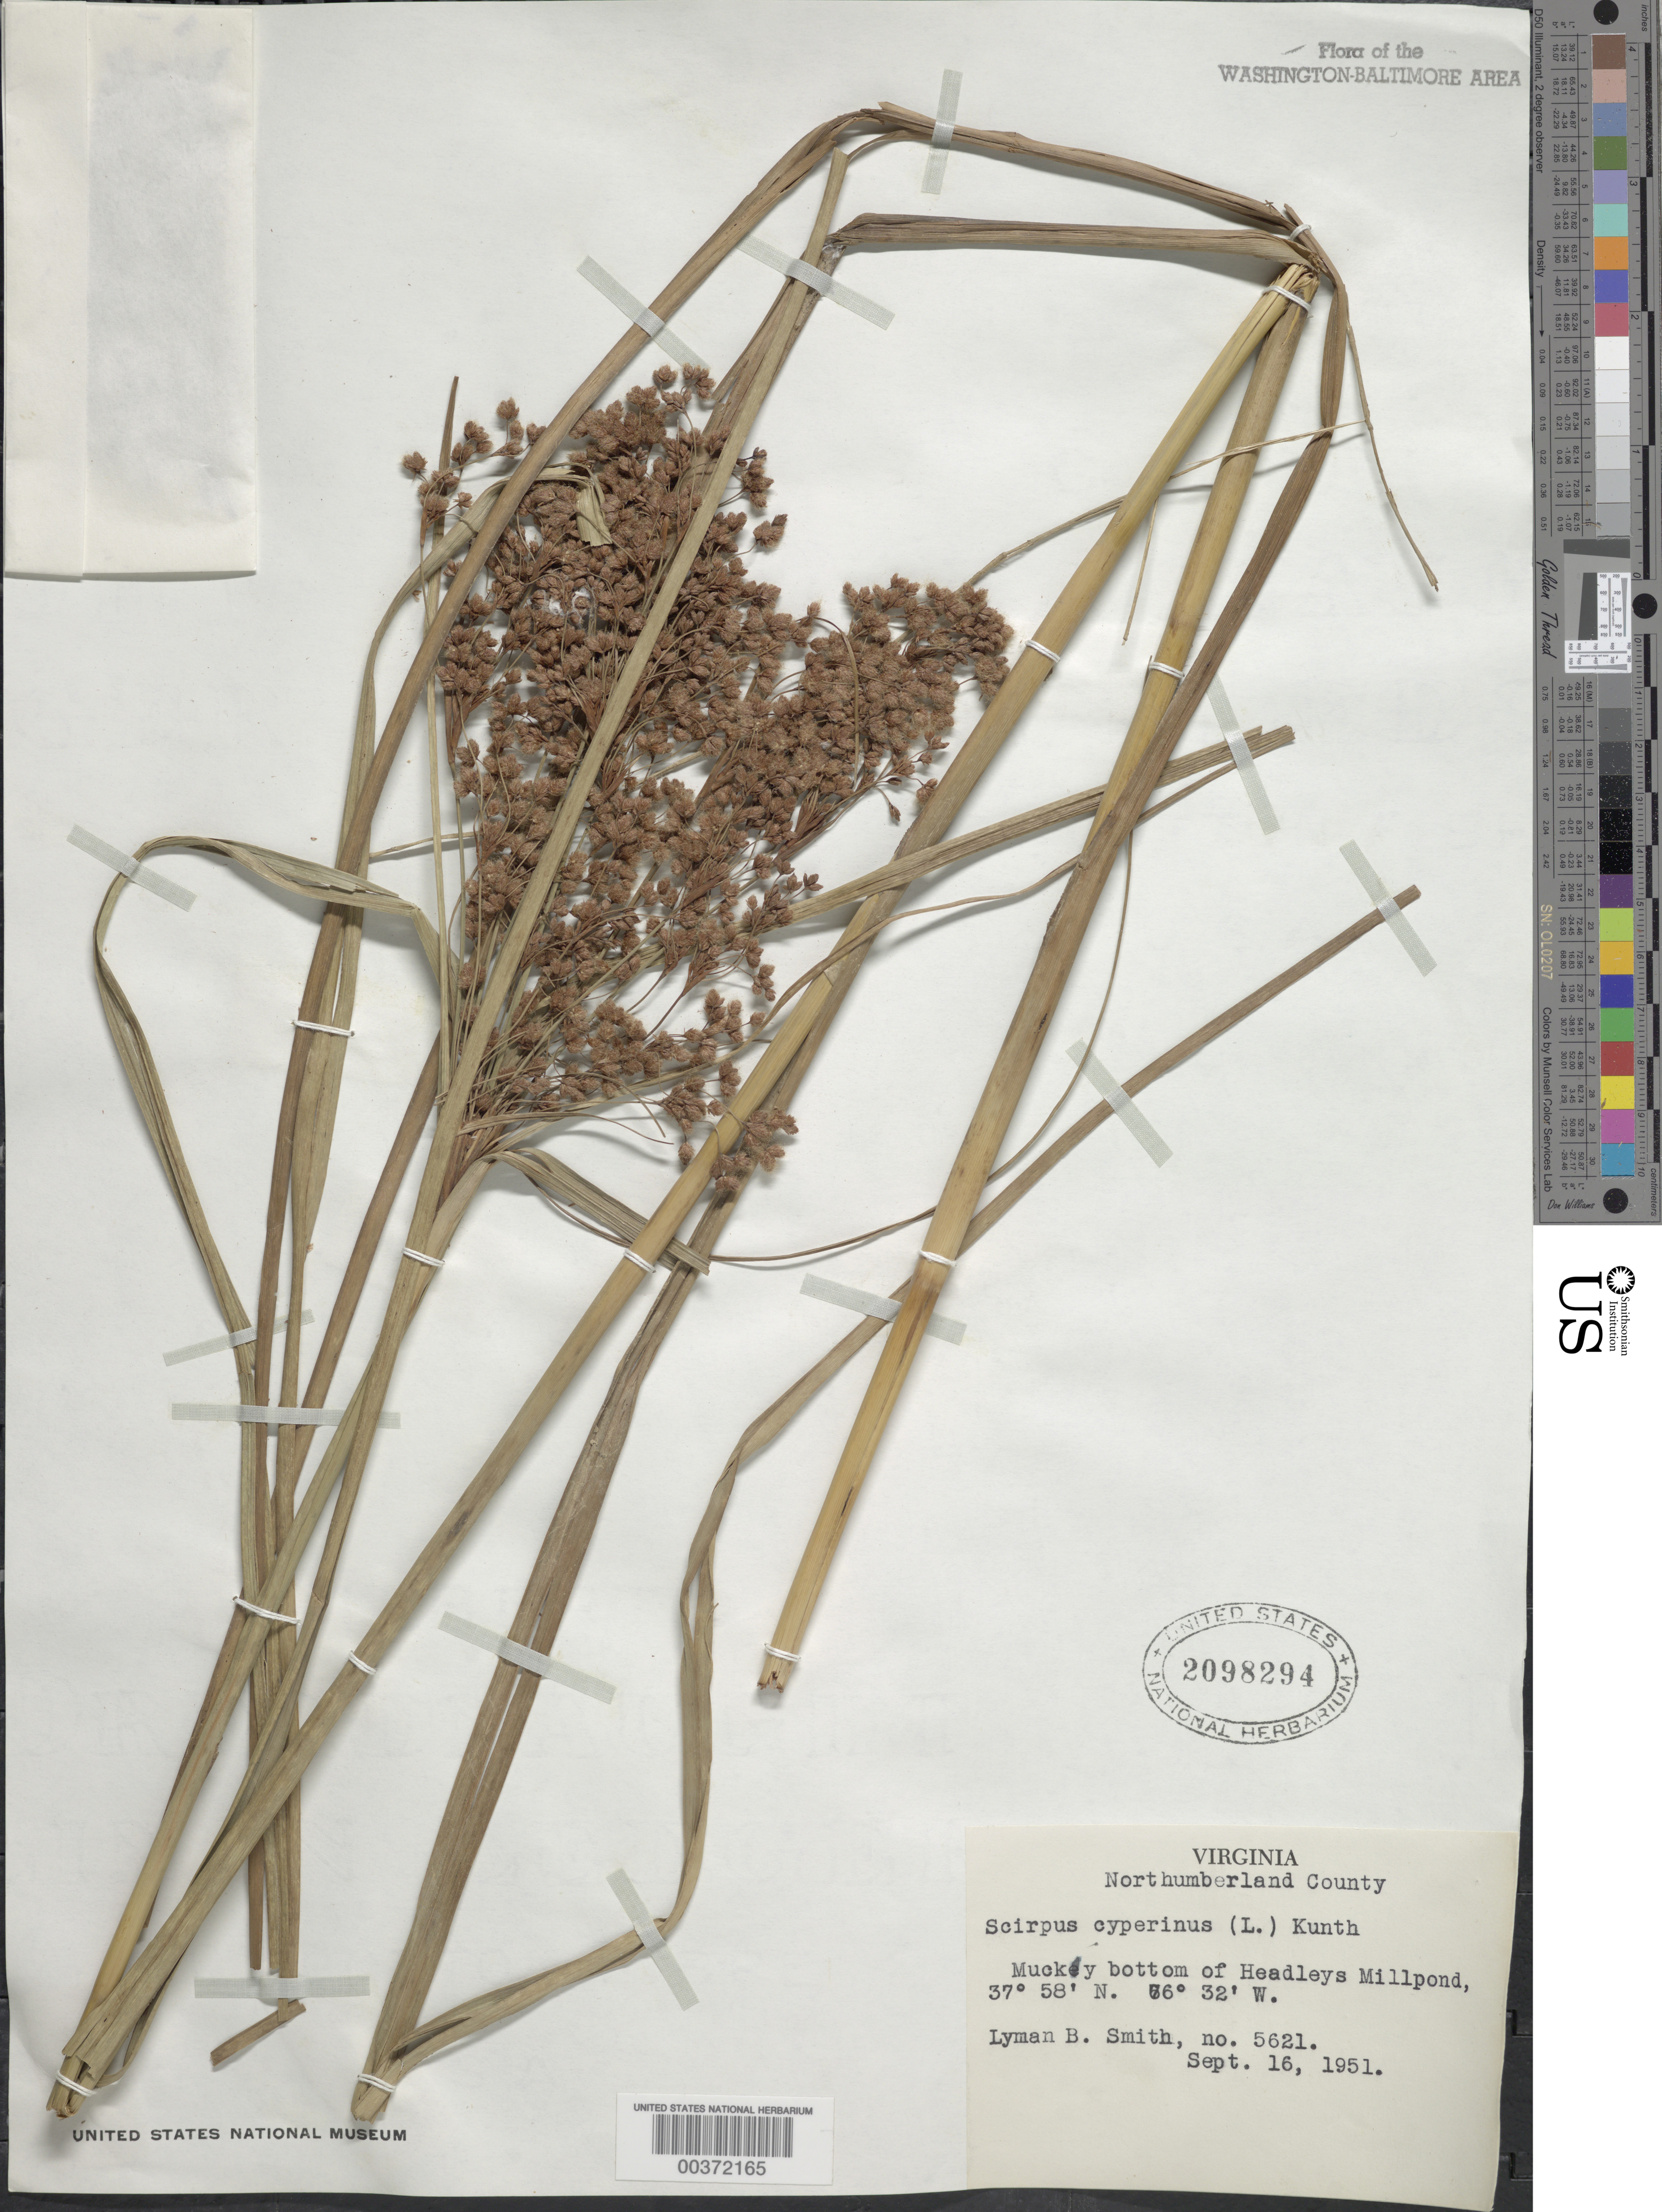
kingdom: Plantae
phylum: Tracheophyta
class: Liliopsida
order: Poales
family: Cyperaceae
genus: Scirpus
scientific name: Scirpus cyperinus (L.) Kunth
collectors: L. Smith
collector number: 5621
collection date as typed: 16 Sep 1951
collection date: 1951-09-16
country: United States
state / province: Virginia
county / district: Northumberland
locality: Headleys Millpond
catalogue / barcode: US 2098294